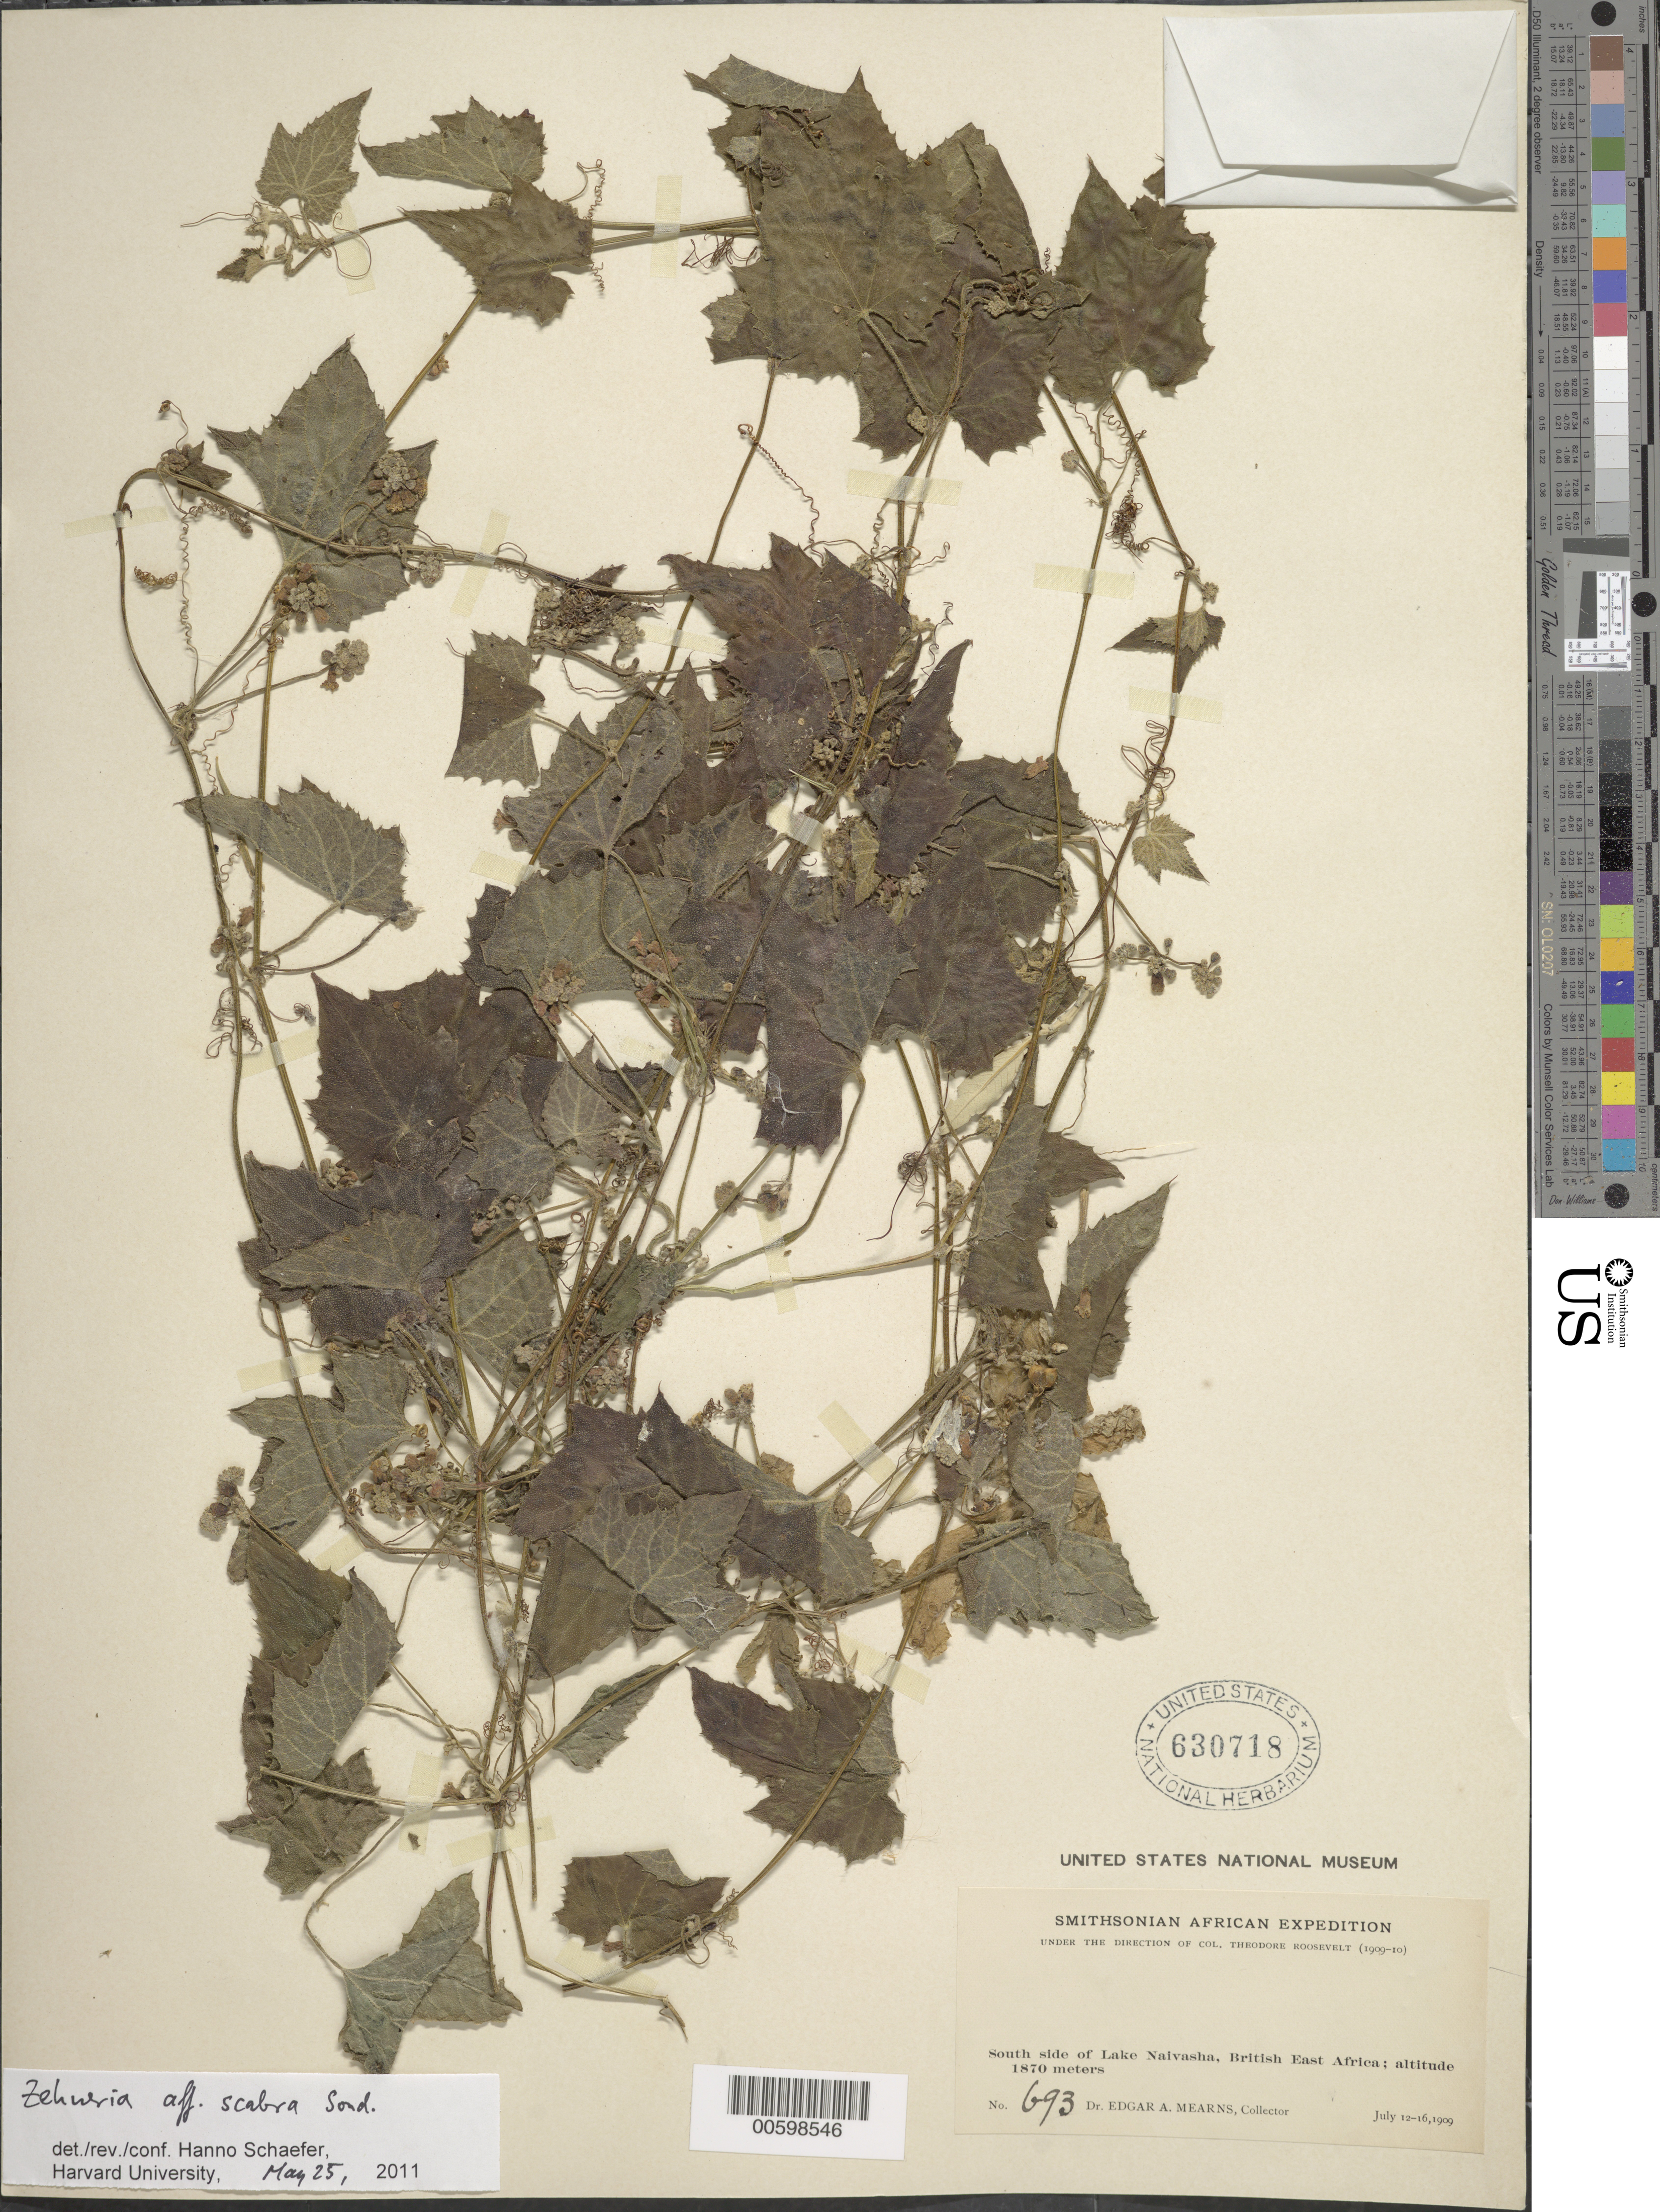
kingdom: Plantae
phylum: Tracheophyta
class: Magnoliopsida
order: Cucurbitales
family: Cucurbitaceae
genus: Zehneria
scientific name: Zehneria scabra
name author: (L. f.) Sond.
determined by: Schaefer, Hanno, Harvard University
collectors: E. A. Mearns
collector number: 693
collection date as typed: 12 Jul 1909 to 16 Jul 1909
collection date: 1909-07-12/1909-07-16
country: Kenya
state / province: Nakuru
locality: South side of Lake Naivasha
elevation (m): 1870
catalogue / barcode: US 630718